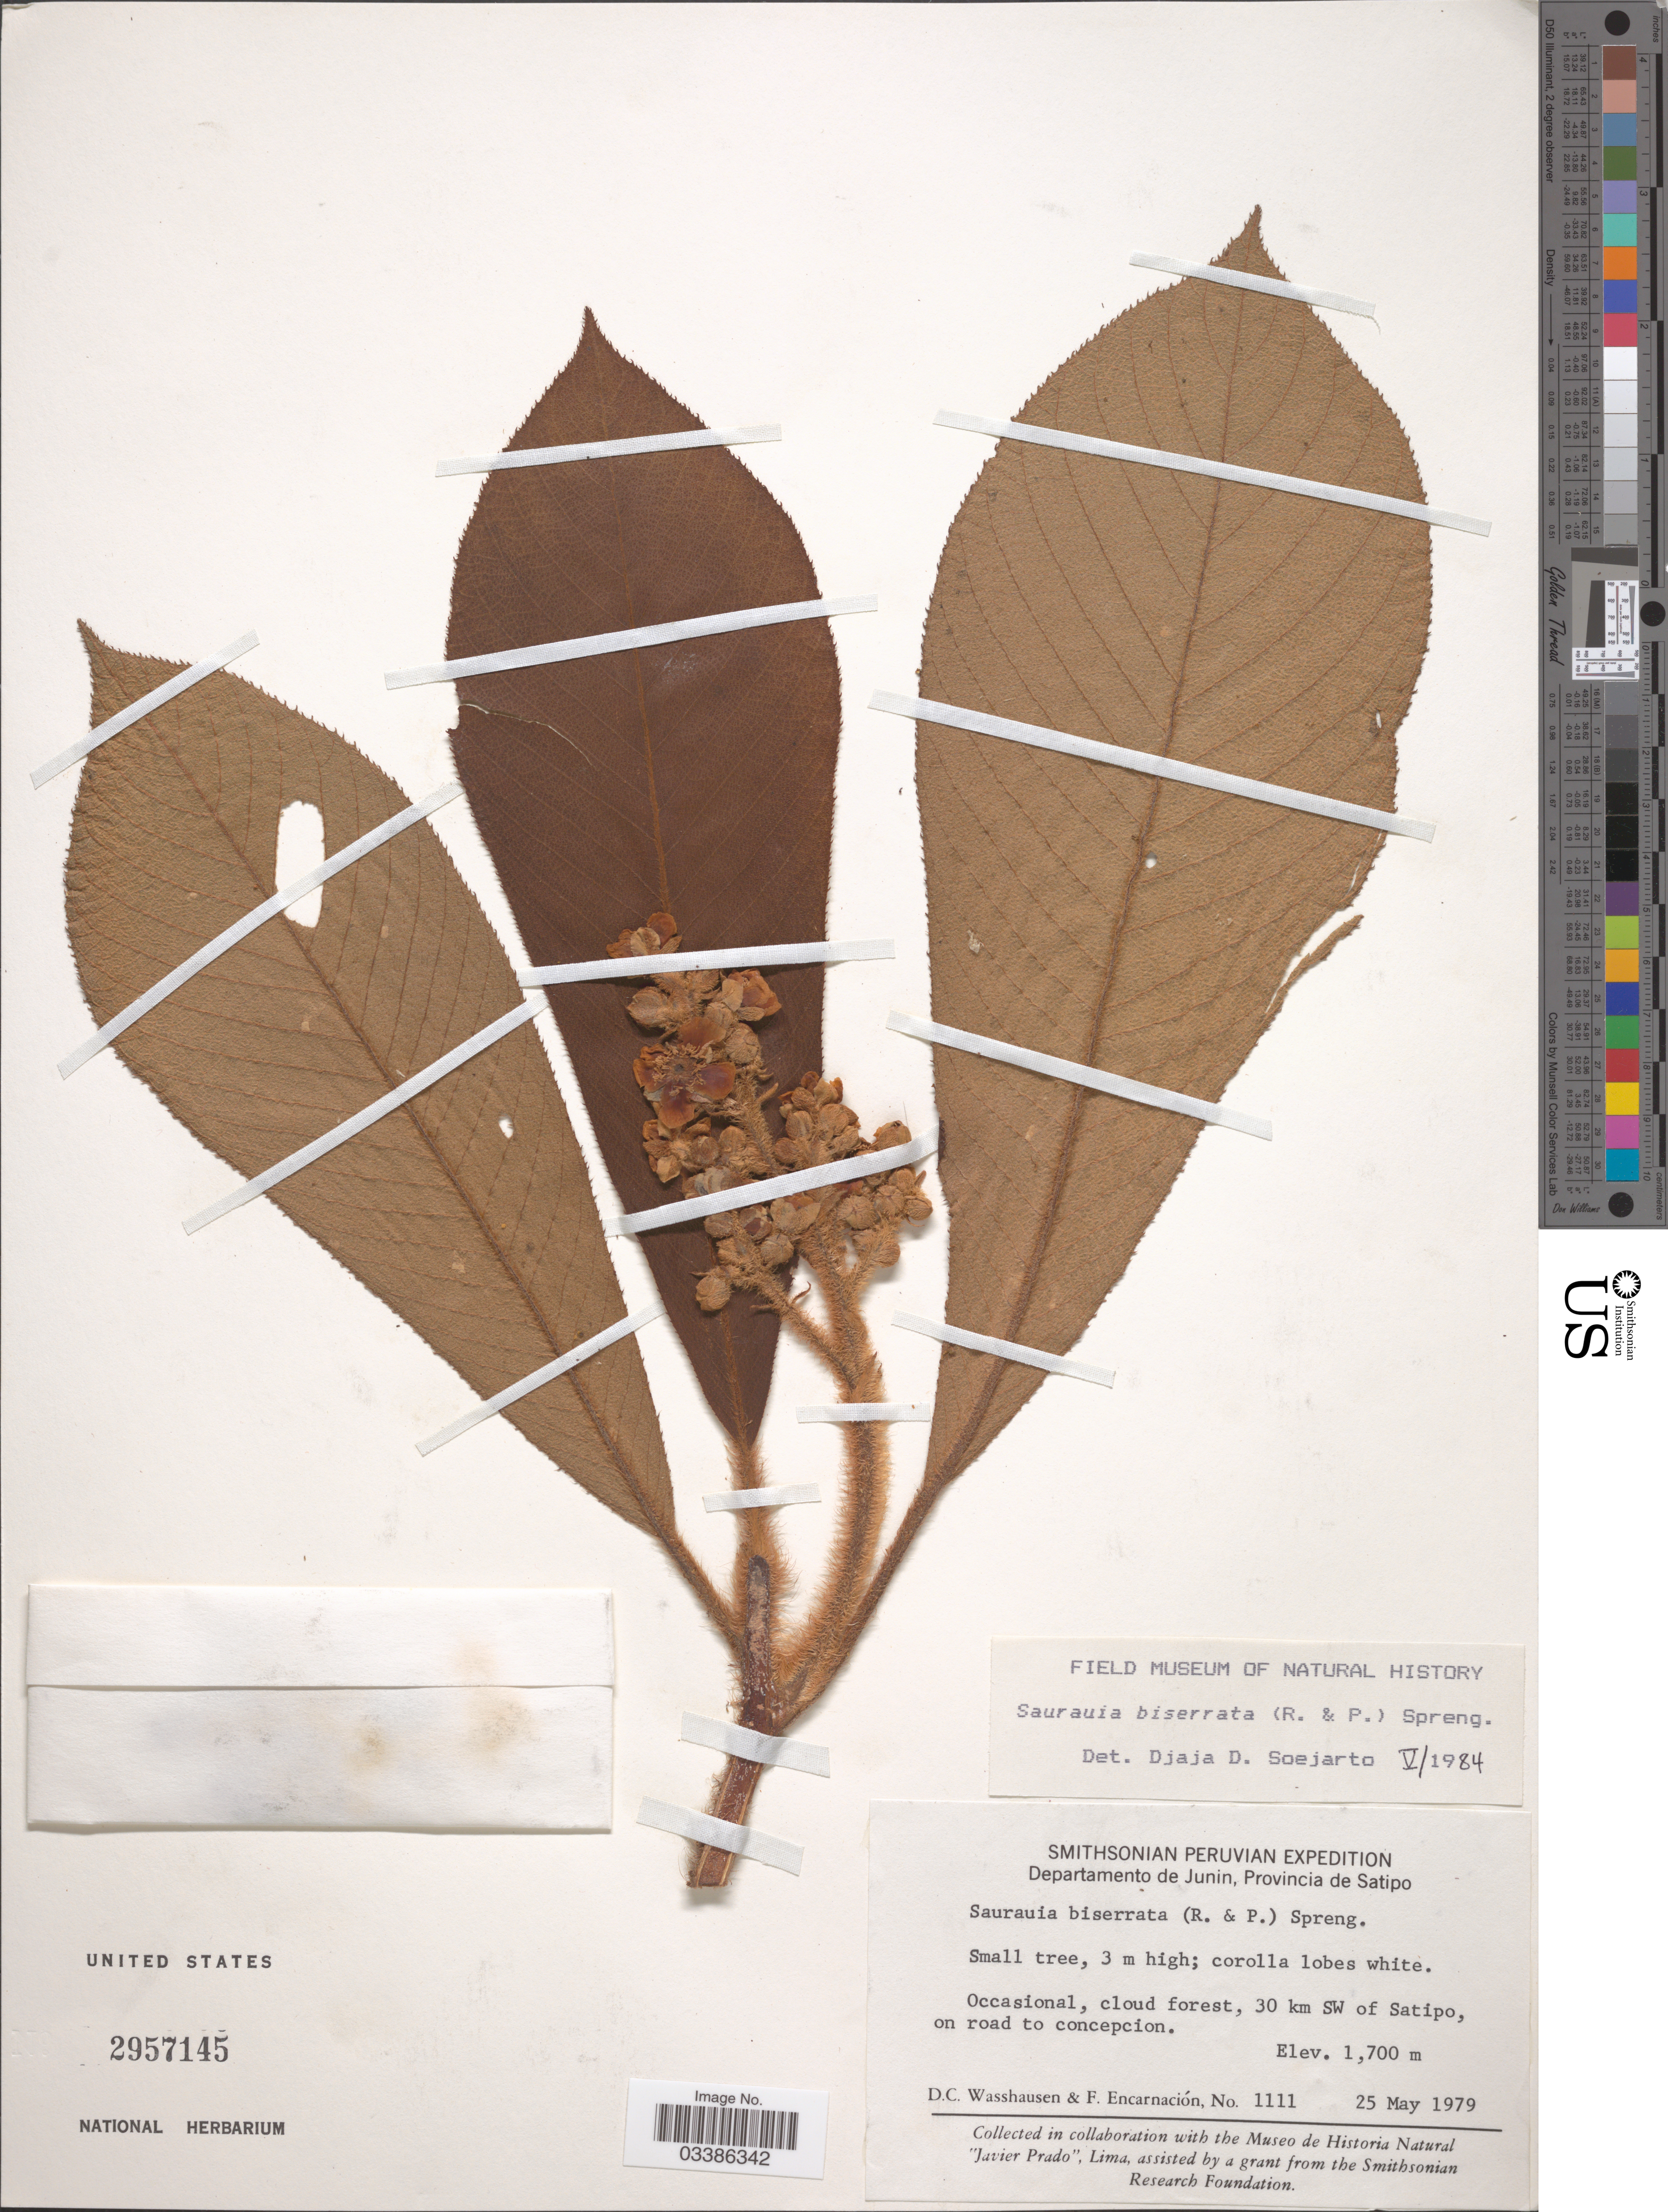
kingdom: Plantae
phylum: Tracheophyta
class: Magnoliopsida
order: Ericales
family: Actinidiaceae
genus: Saurauia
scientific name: Saurauia biserrata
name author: (Ruiz & Pav.) Spreng.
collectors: D. C. Wasshausen & F. Encarnación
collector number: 1111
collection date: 1979-05-25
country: Peru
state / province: Junín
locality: Departamento de Junin, Provincia de Satipo. 30 km SW of Satipo, on road to concepcion.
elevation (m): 1700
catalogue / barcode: US 2957145